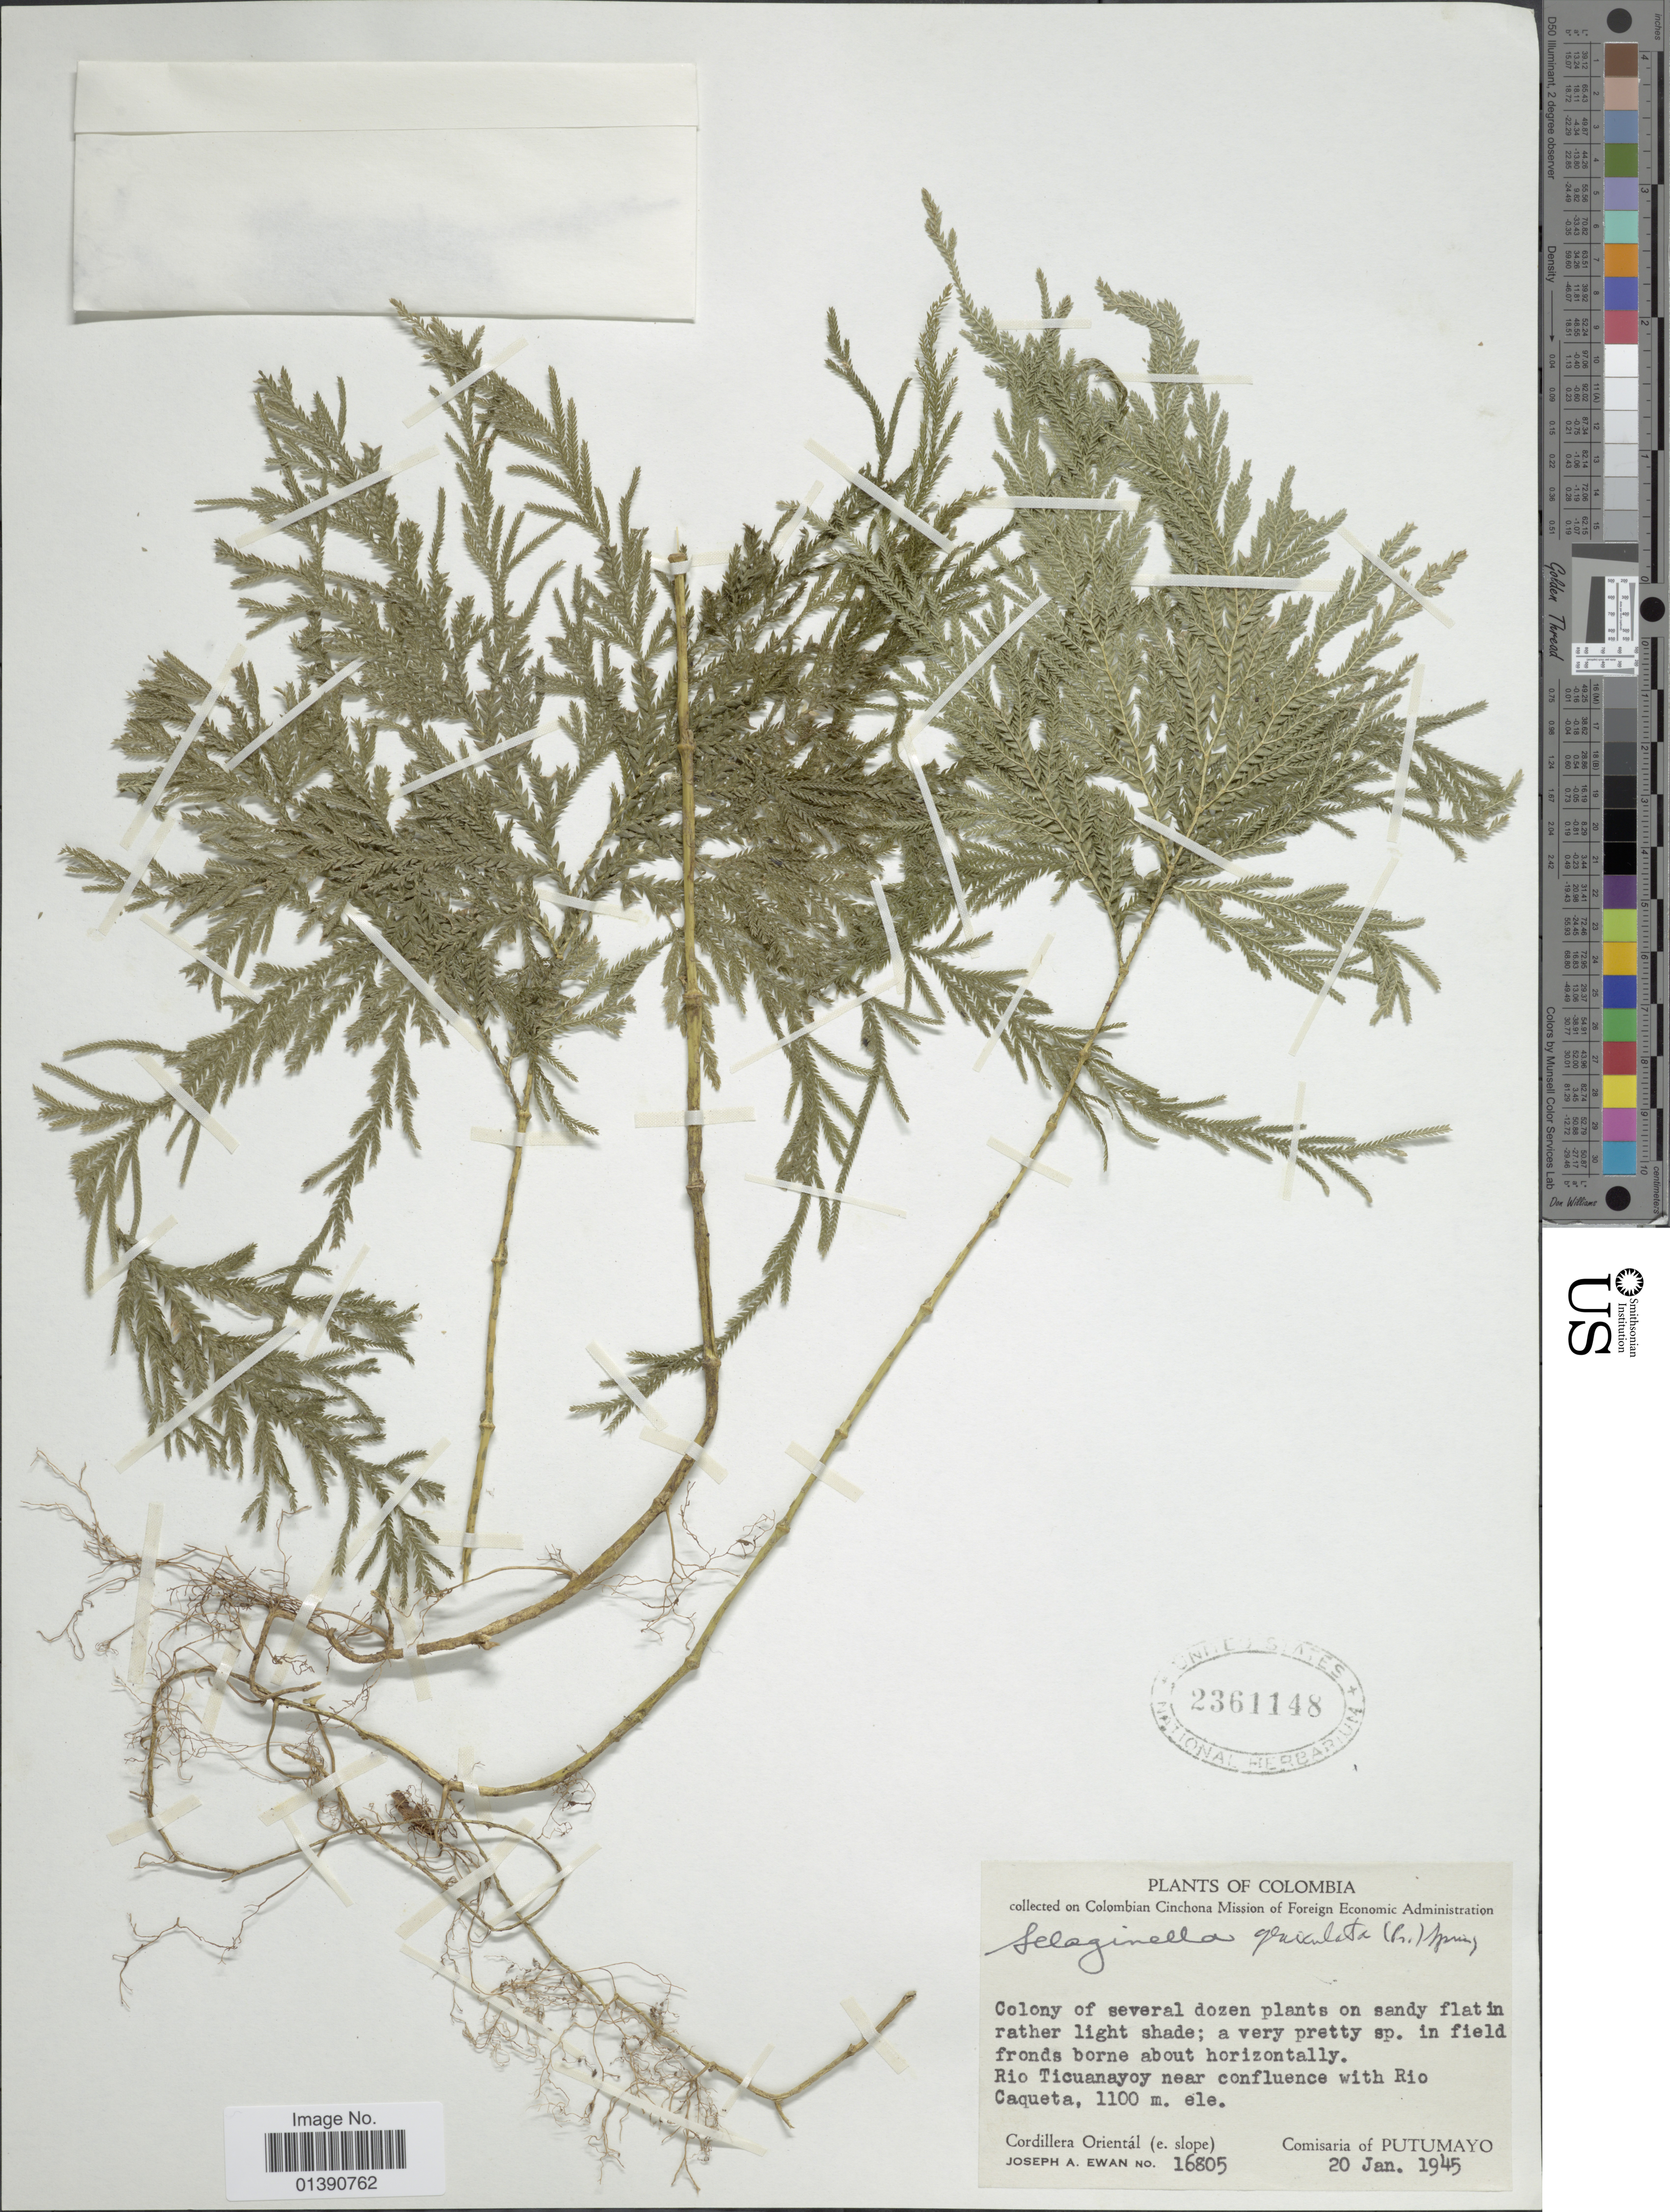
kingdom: Plantae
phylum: Tracheophyta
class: Lycopodiopsida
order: Selaginellales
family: Selaginellaceae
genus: Selaginella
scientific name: Selaginella geniculata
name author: (C. Presl) Spring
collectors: J. A. Ewan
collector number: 16805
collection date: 1945-01-20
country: Colombia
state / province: Putumayo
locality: Rio Ticuanayoy near confluence with Rio Caqueta, Cordillera Oriental (e. slope).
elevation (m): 1100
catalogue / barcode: US 2361148